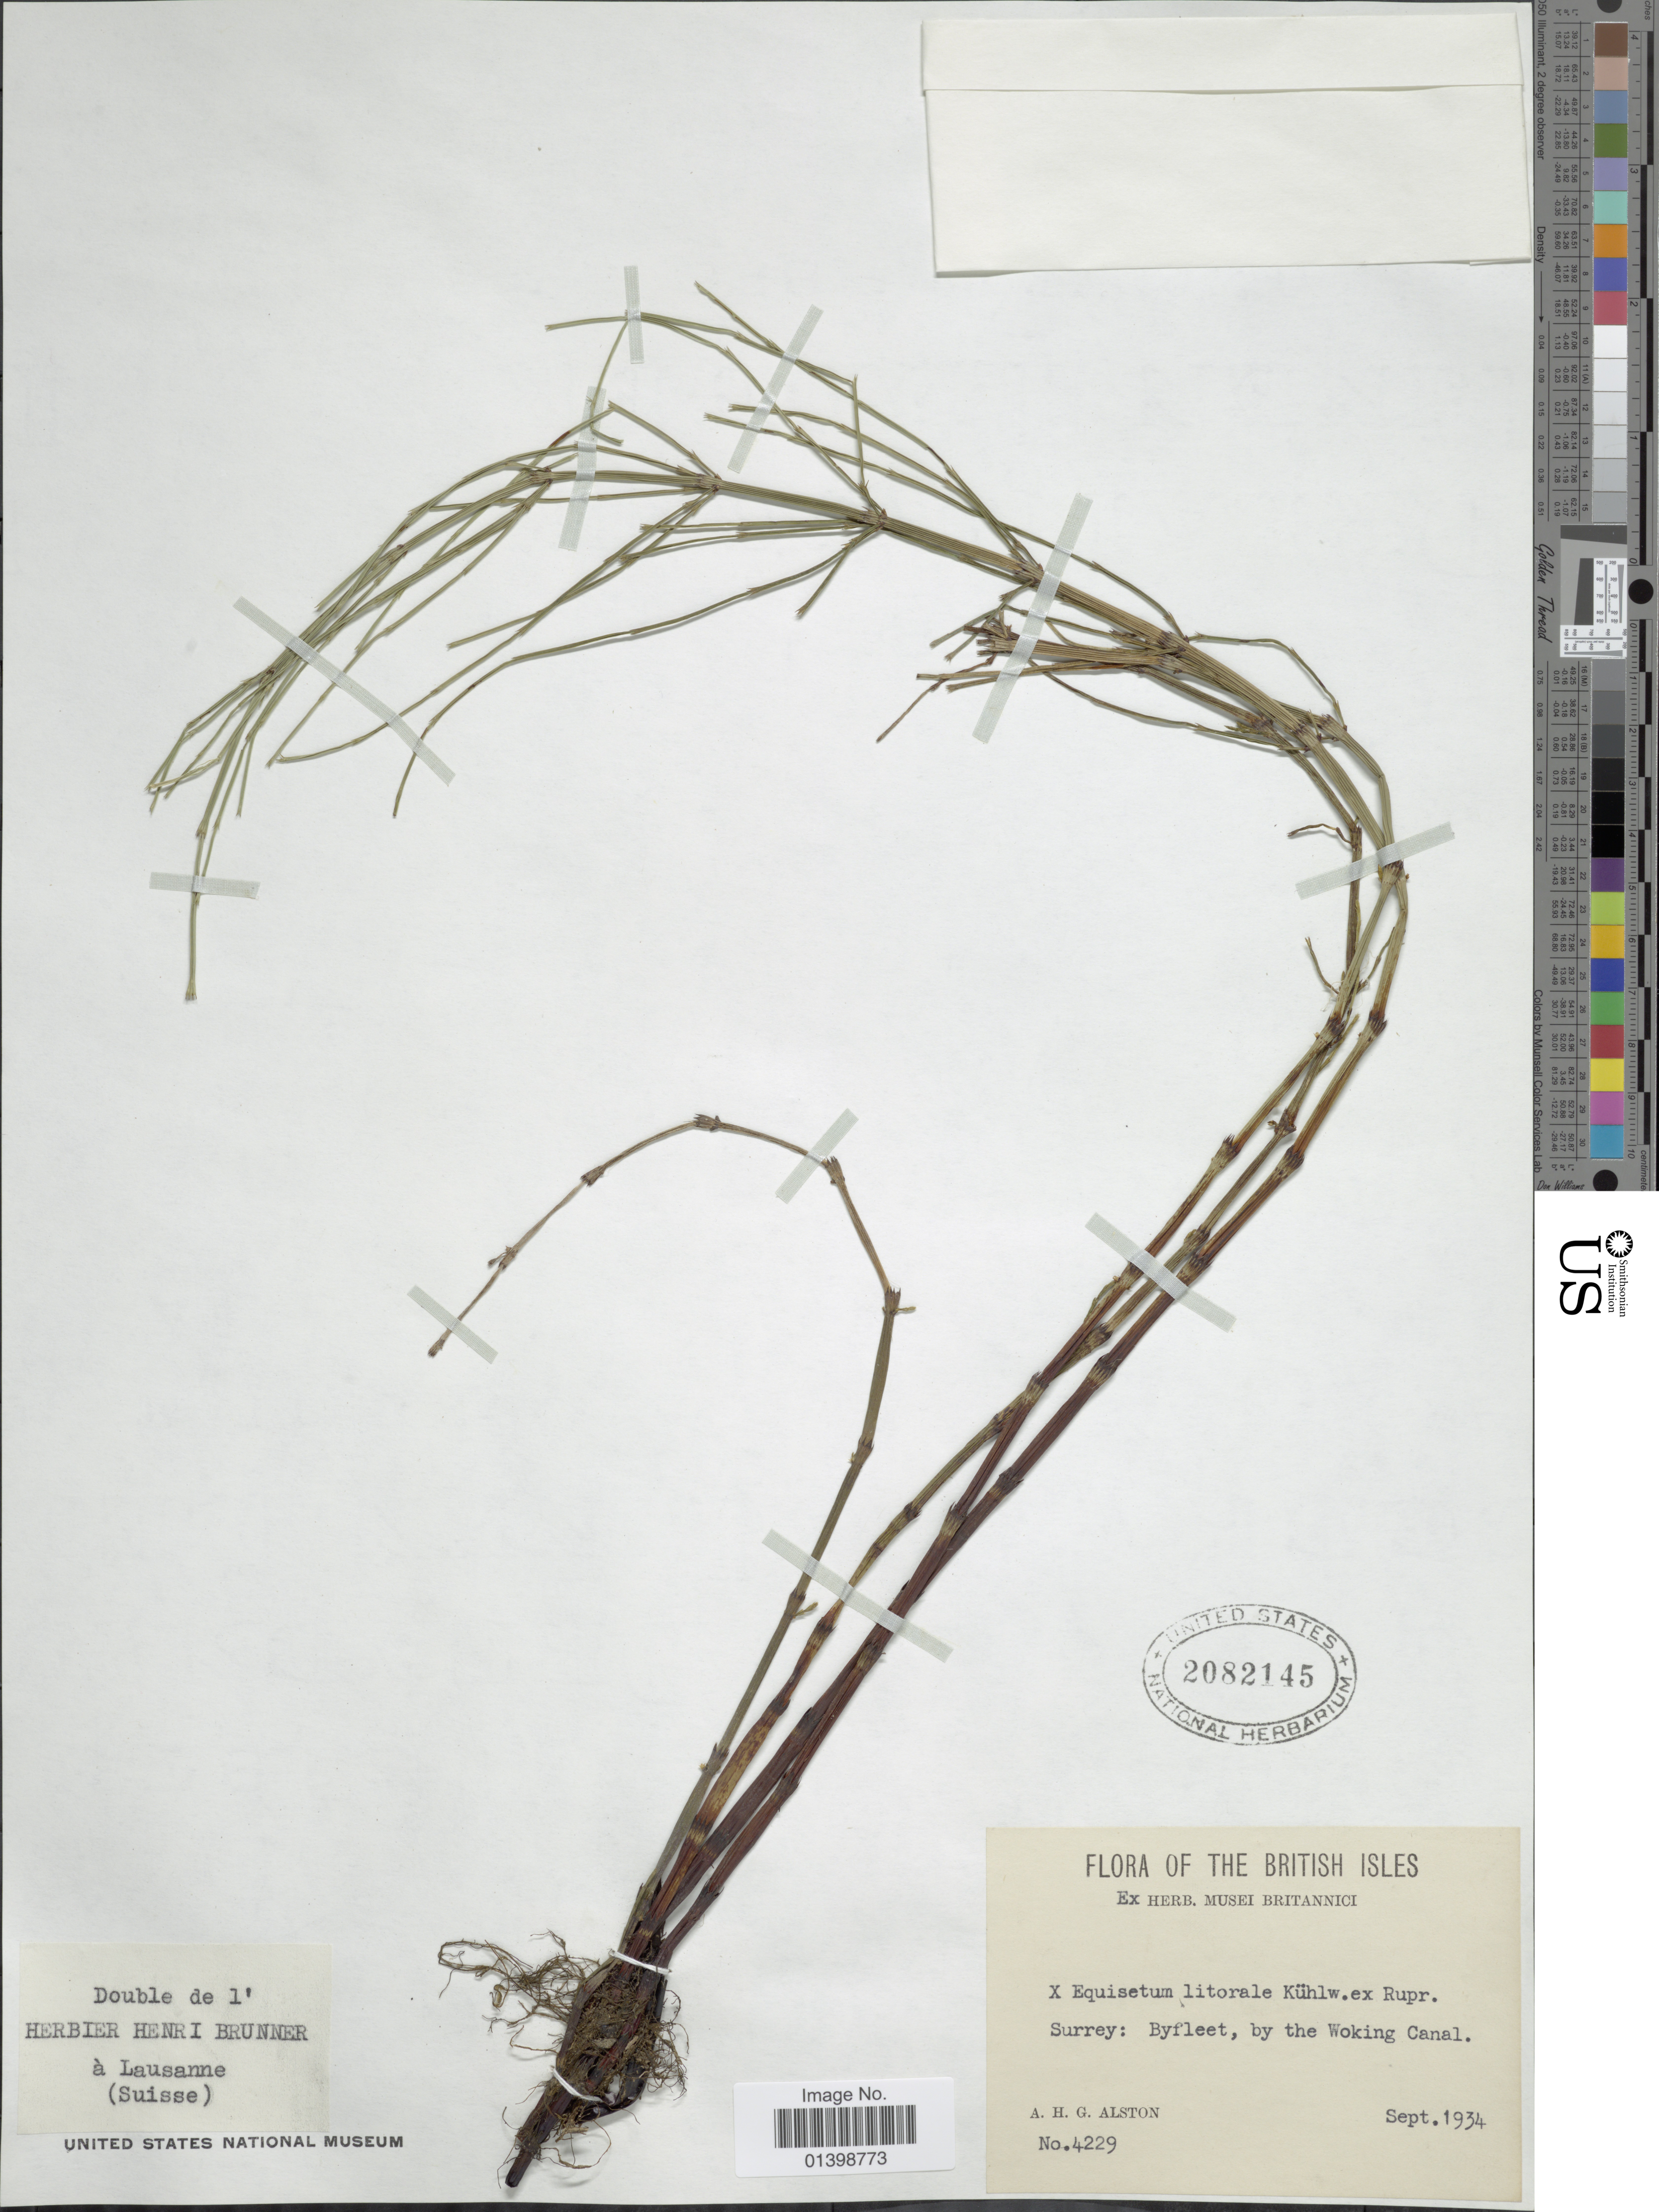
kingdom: Plantae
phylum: Tracheophyta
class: Polypodiopsida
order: Equisetales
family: Equisetaceae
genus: Equisetum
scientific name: Equisetum x litorale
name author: Kuhlw.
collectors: A. H. Alston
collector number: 4229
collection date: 1934-09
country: United Kingdom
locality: The British Isles, Surrey: Byfleet, by the Woking Canal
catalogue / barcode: US 2082145